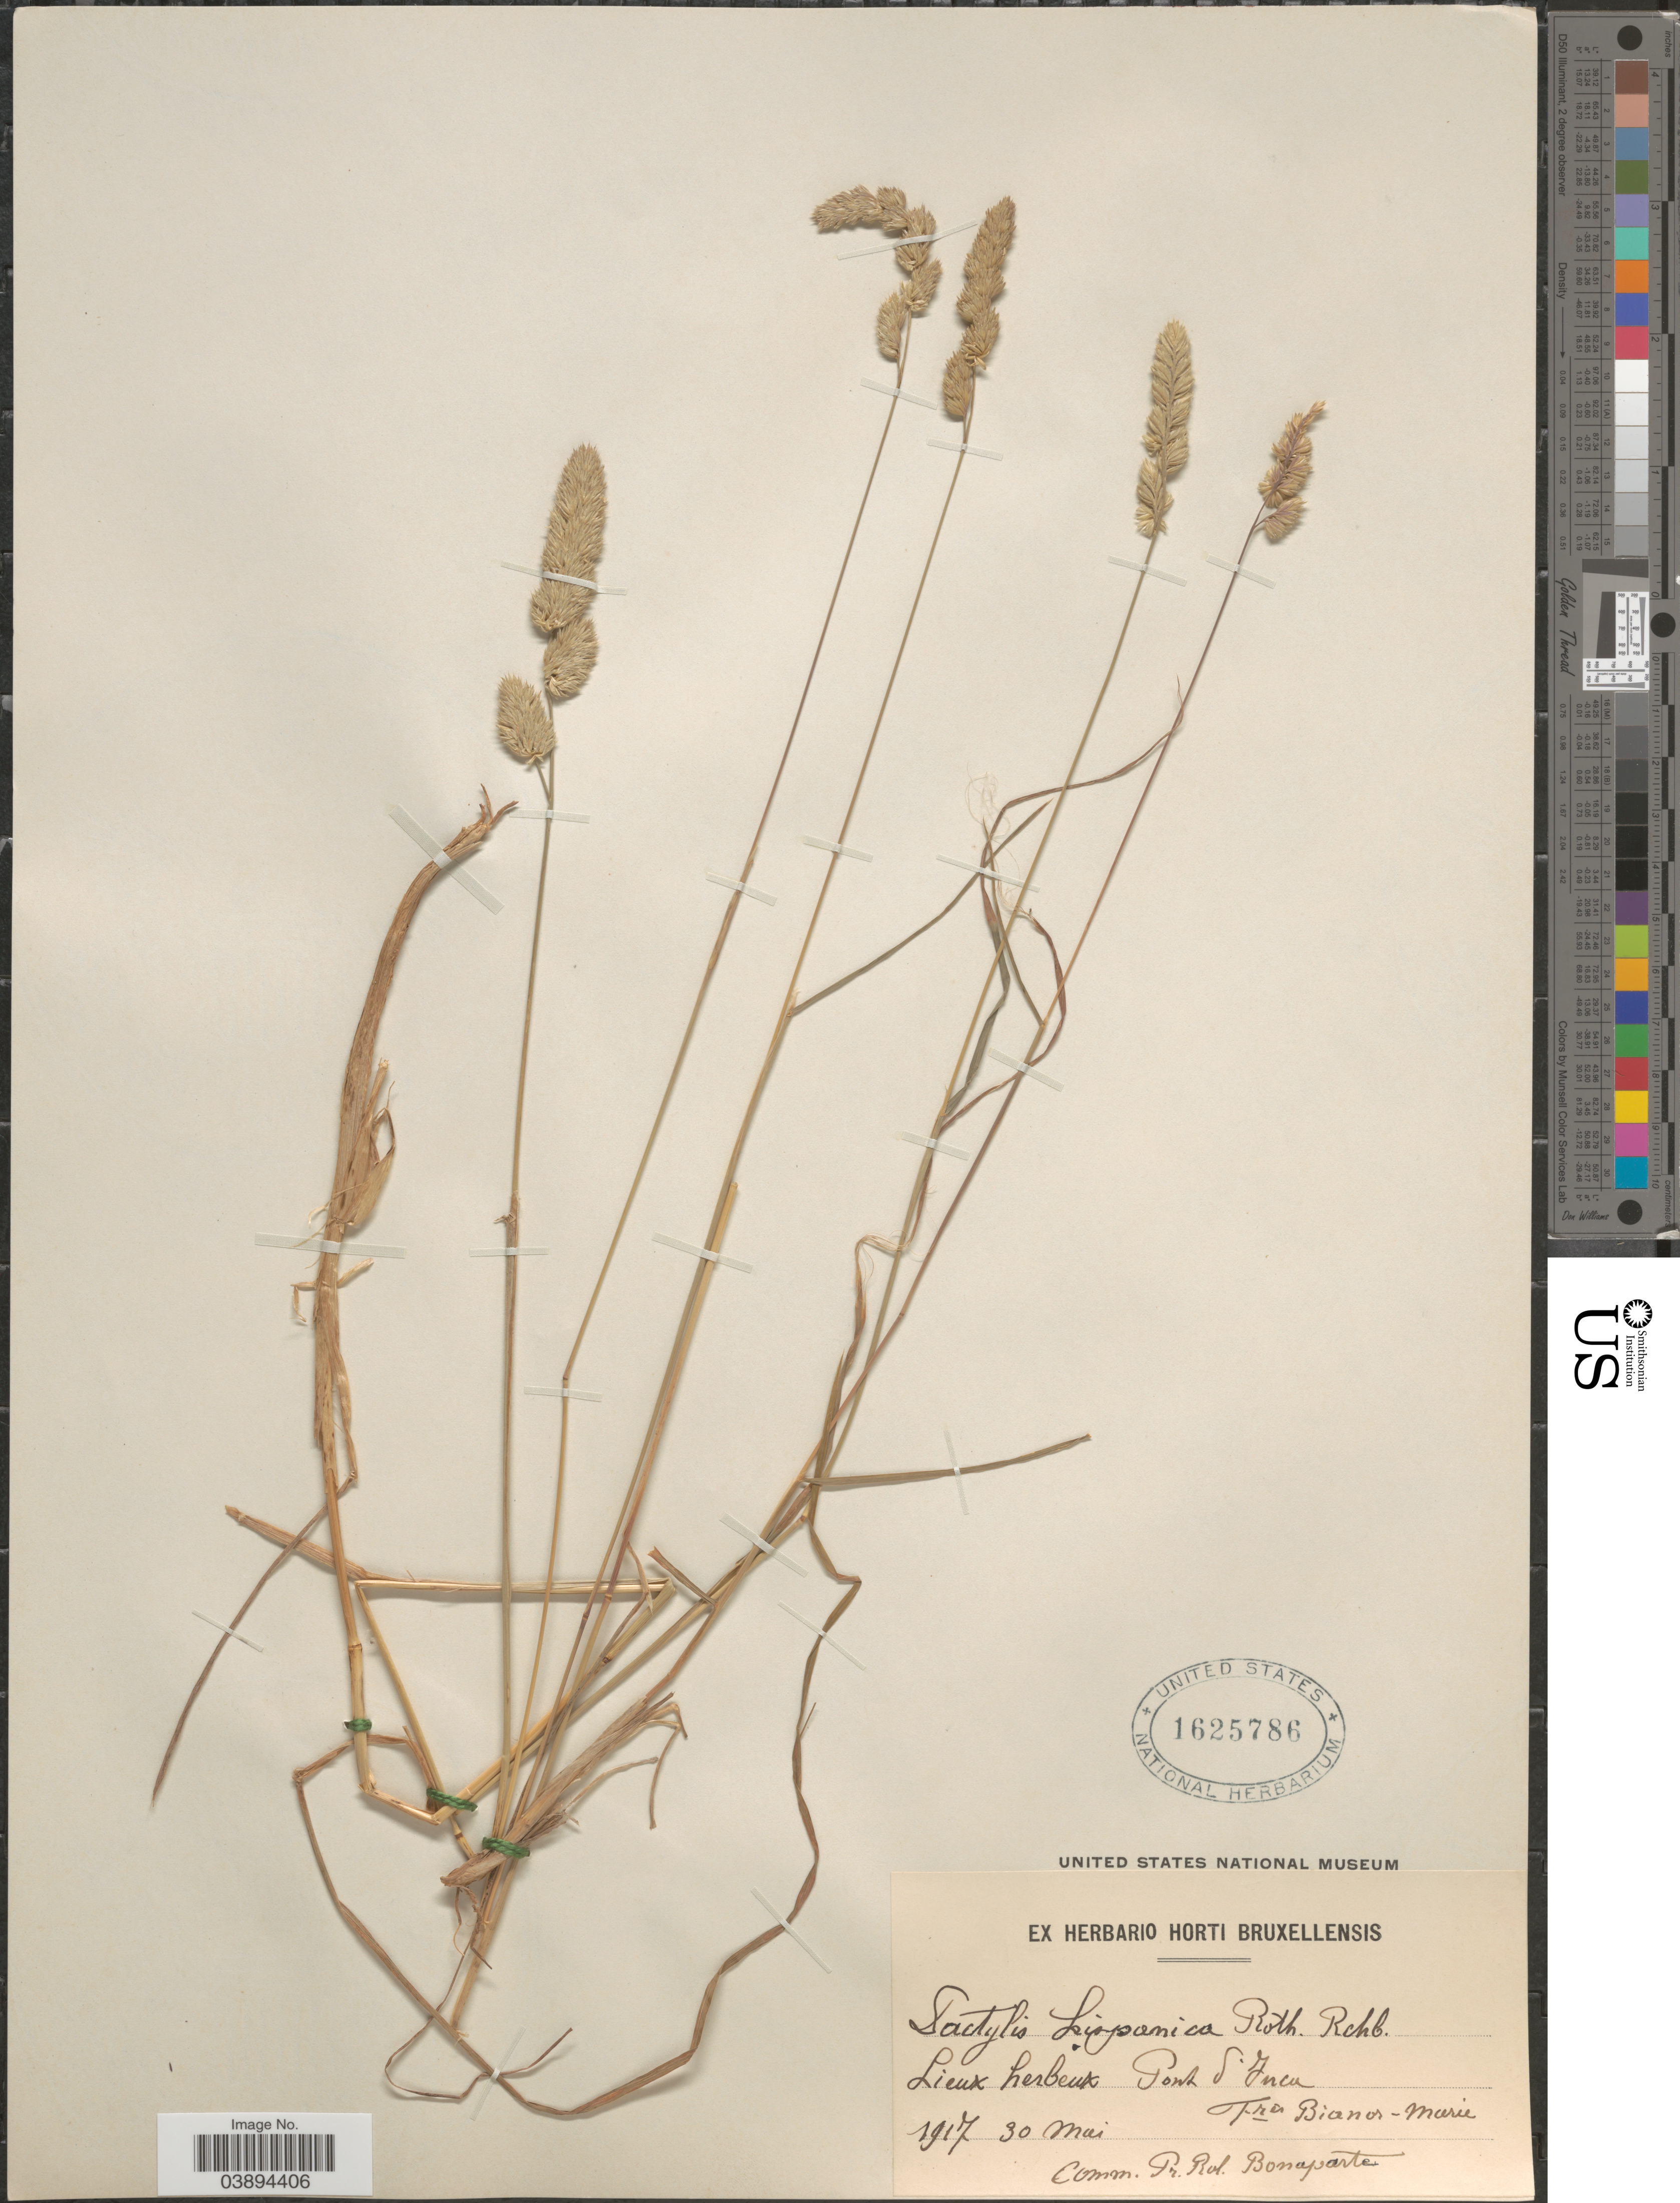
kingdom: Plantae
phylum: Tracheophyta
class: Liliopsida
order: Poales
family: Poaceae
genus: Dactylis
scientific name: Dactylis glomerata subsp. hispanica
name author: (Roth) Nyman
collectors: F. Bianor-Marie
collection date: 1917-05-30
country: Spain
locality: Lieux herbeux Pont d' Inca.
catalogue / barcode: US 1625786